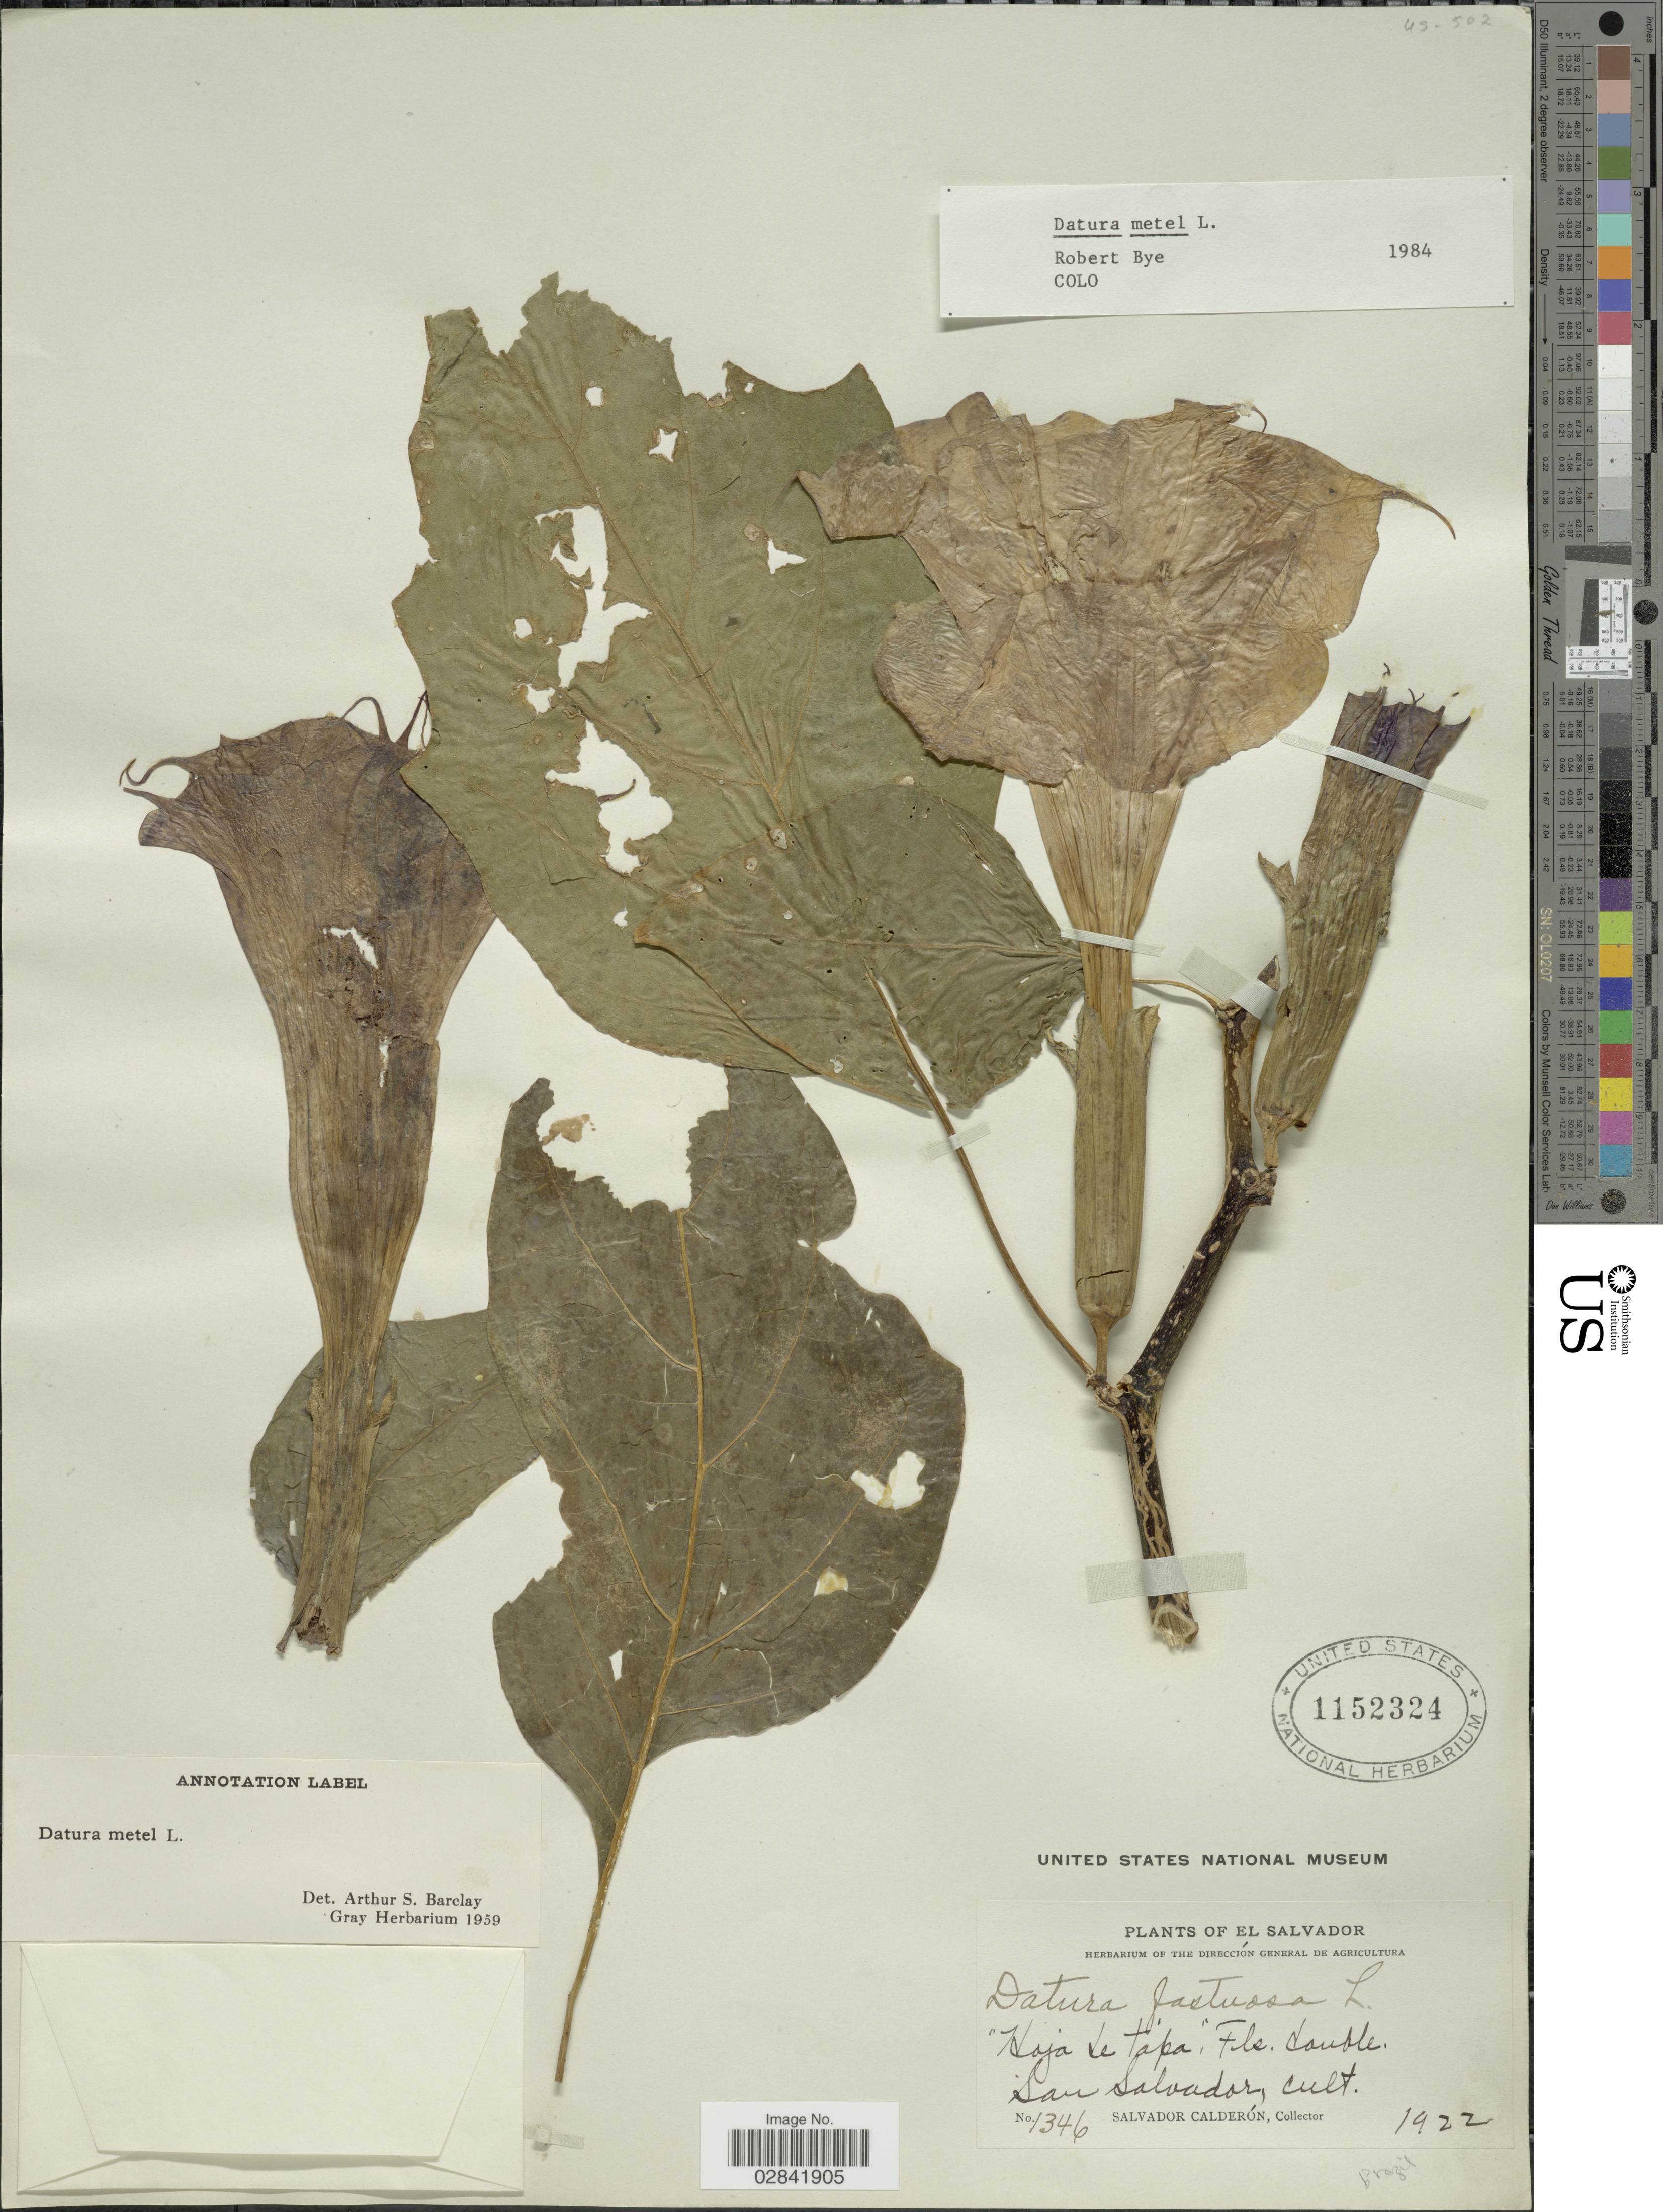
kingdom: Plantae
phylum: Tracheophyta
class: Magnoliopsida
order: Solanales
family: Solanaceae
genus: Datura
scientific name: Datura metel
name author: L.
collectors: S. Calderón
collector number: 1346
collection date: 1922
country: El Salvador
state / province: San Salvador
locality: Hoja Le Tapa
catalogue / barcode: US 1152324